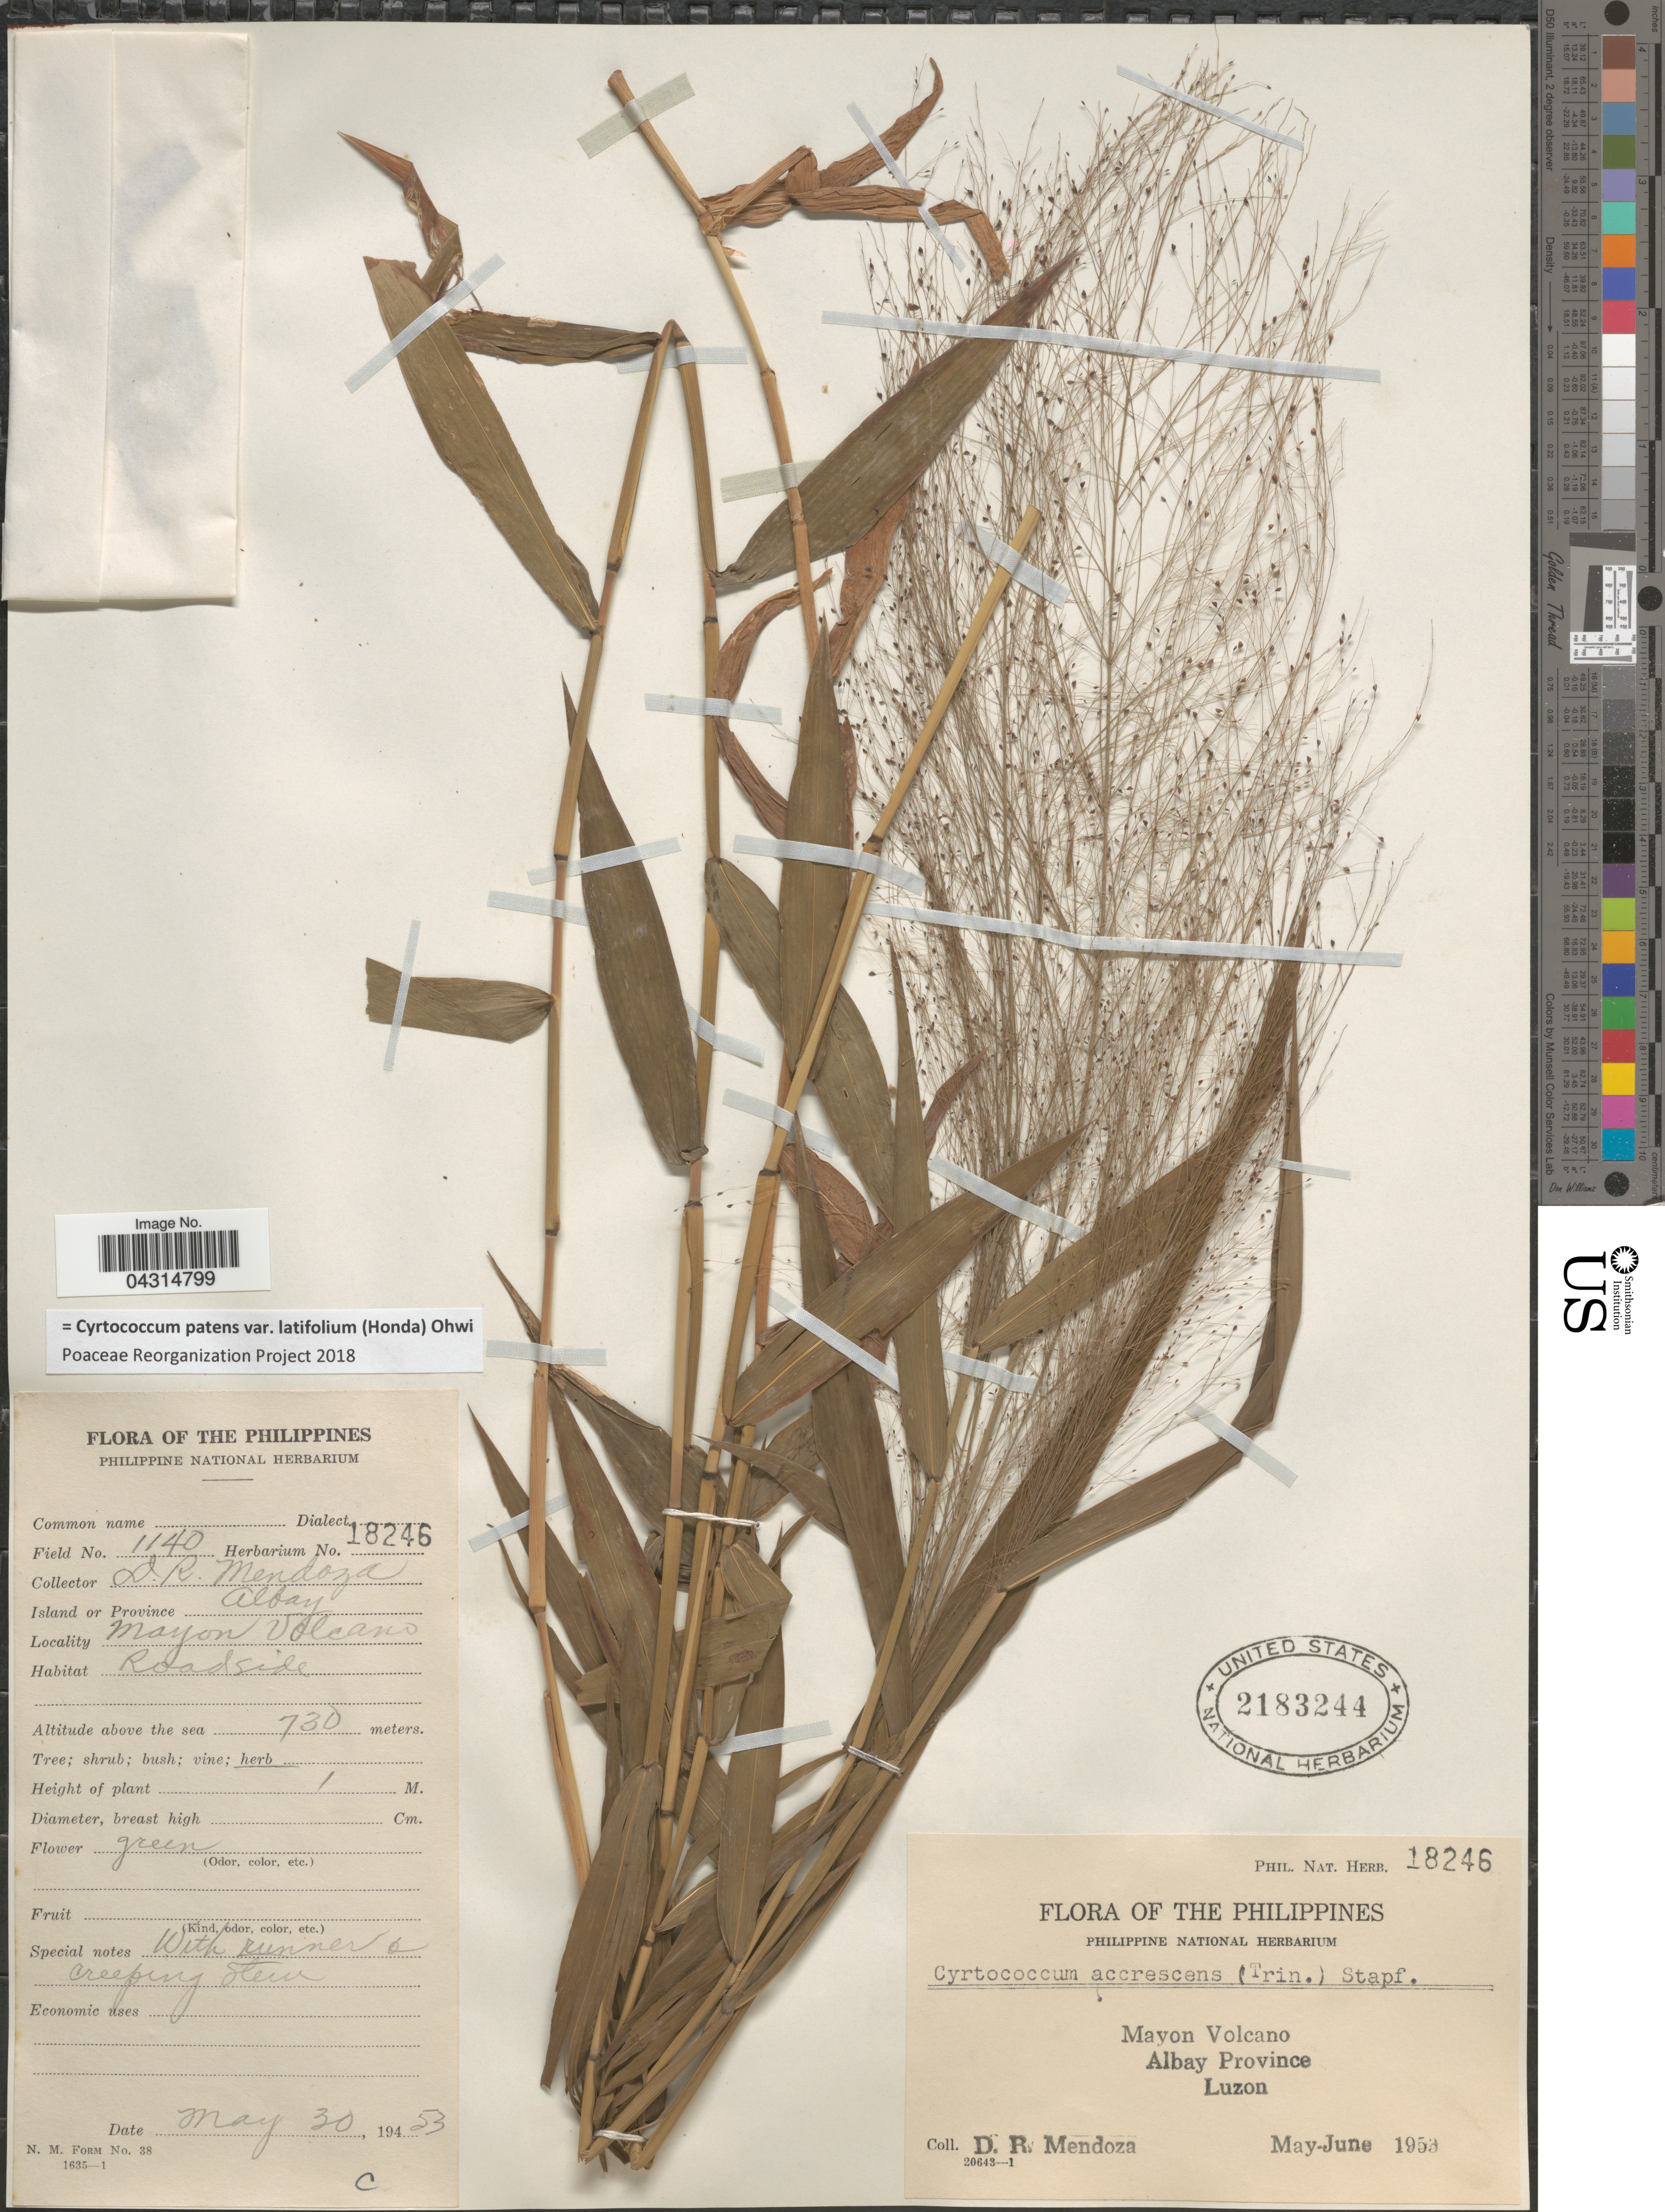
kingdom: Plantae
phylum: Tracheophyta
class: Liliopsida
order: Poales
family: Poaceae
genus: Cyrtococcum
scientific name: Cyrtococcum patens var. latifolium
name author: (Honda) Ohwi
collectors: D. Mendoza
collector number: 1140/Phil. Nat. Herb. 18246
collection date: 1953-05-30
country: Philippines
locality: Mayon Volcano. Albay Province. Luzon.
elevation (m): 730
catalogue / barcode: US 2183244